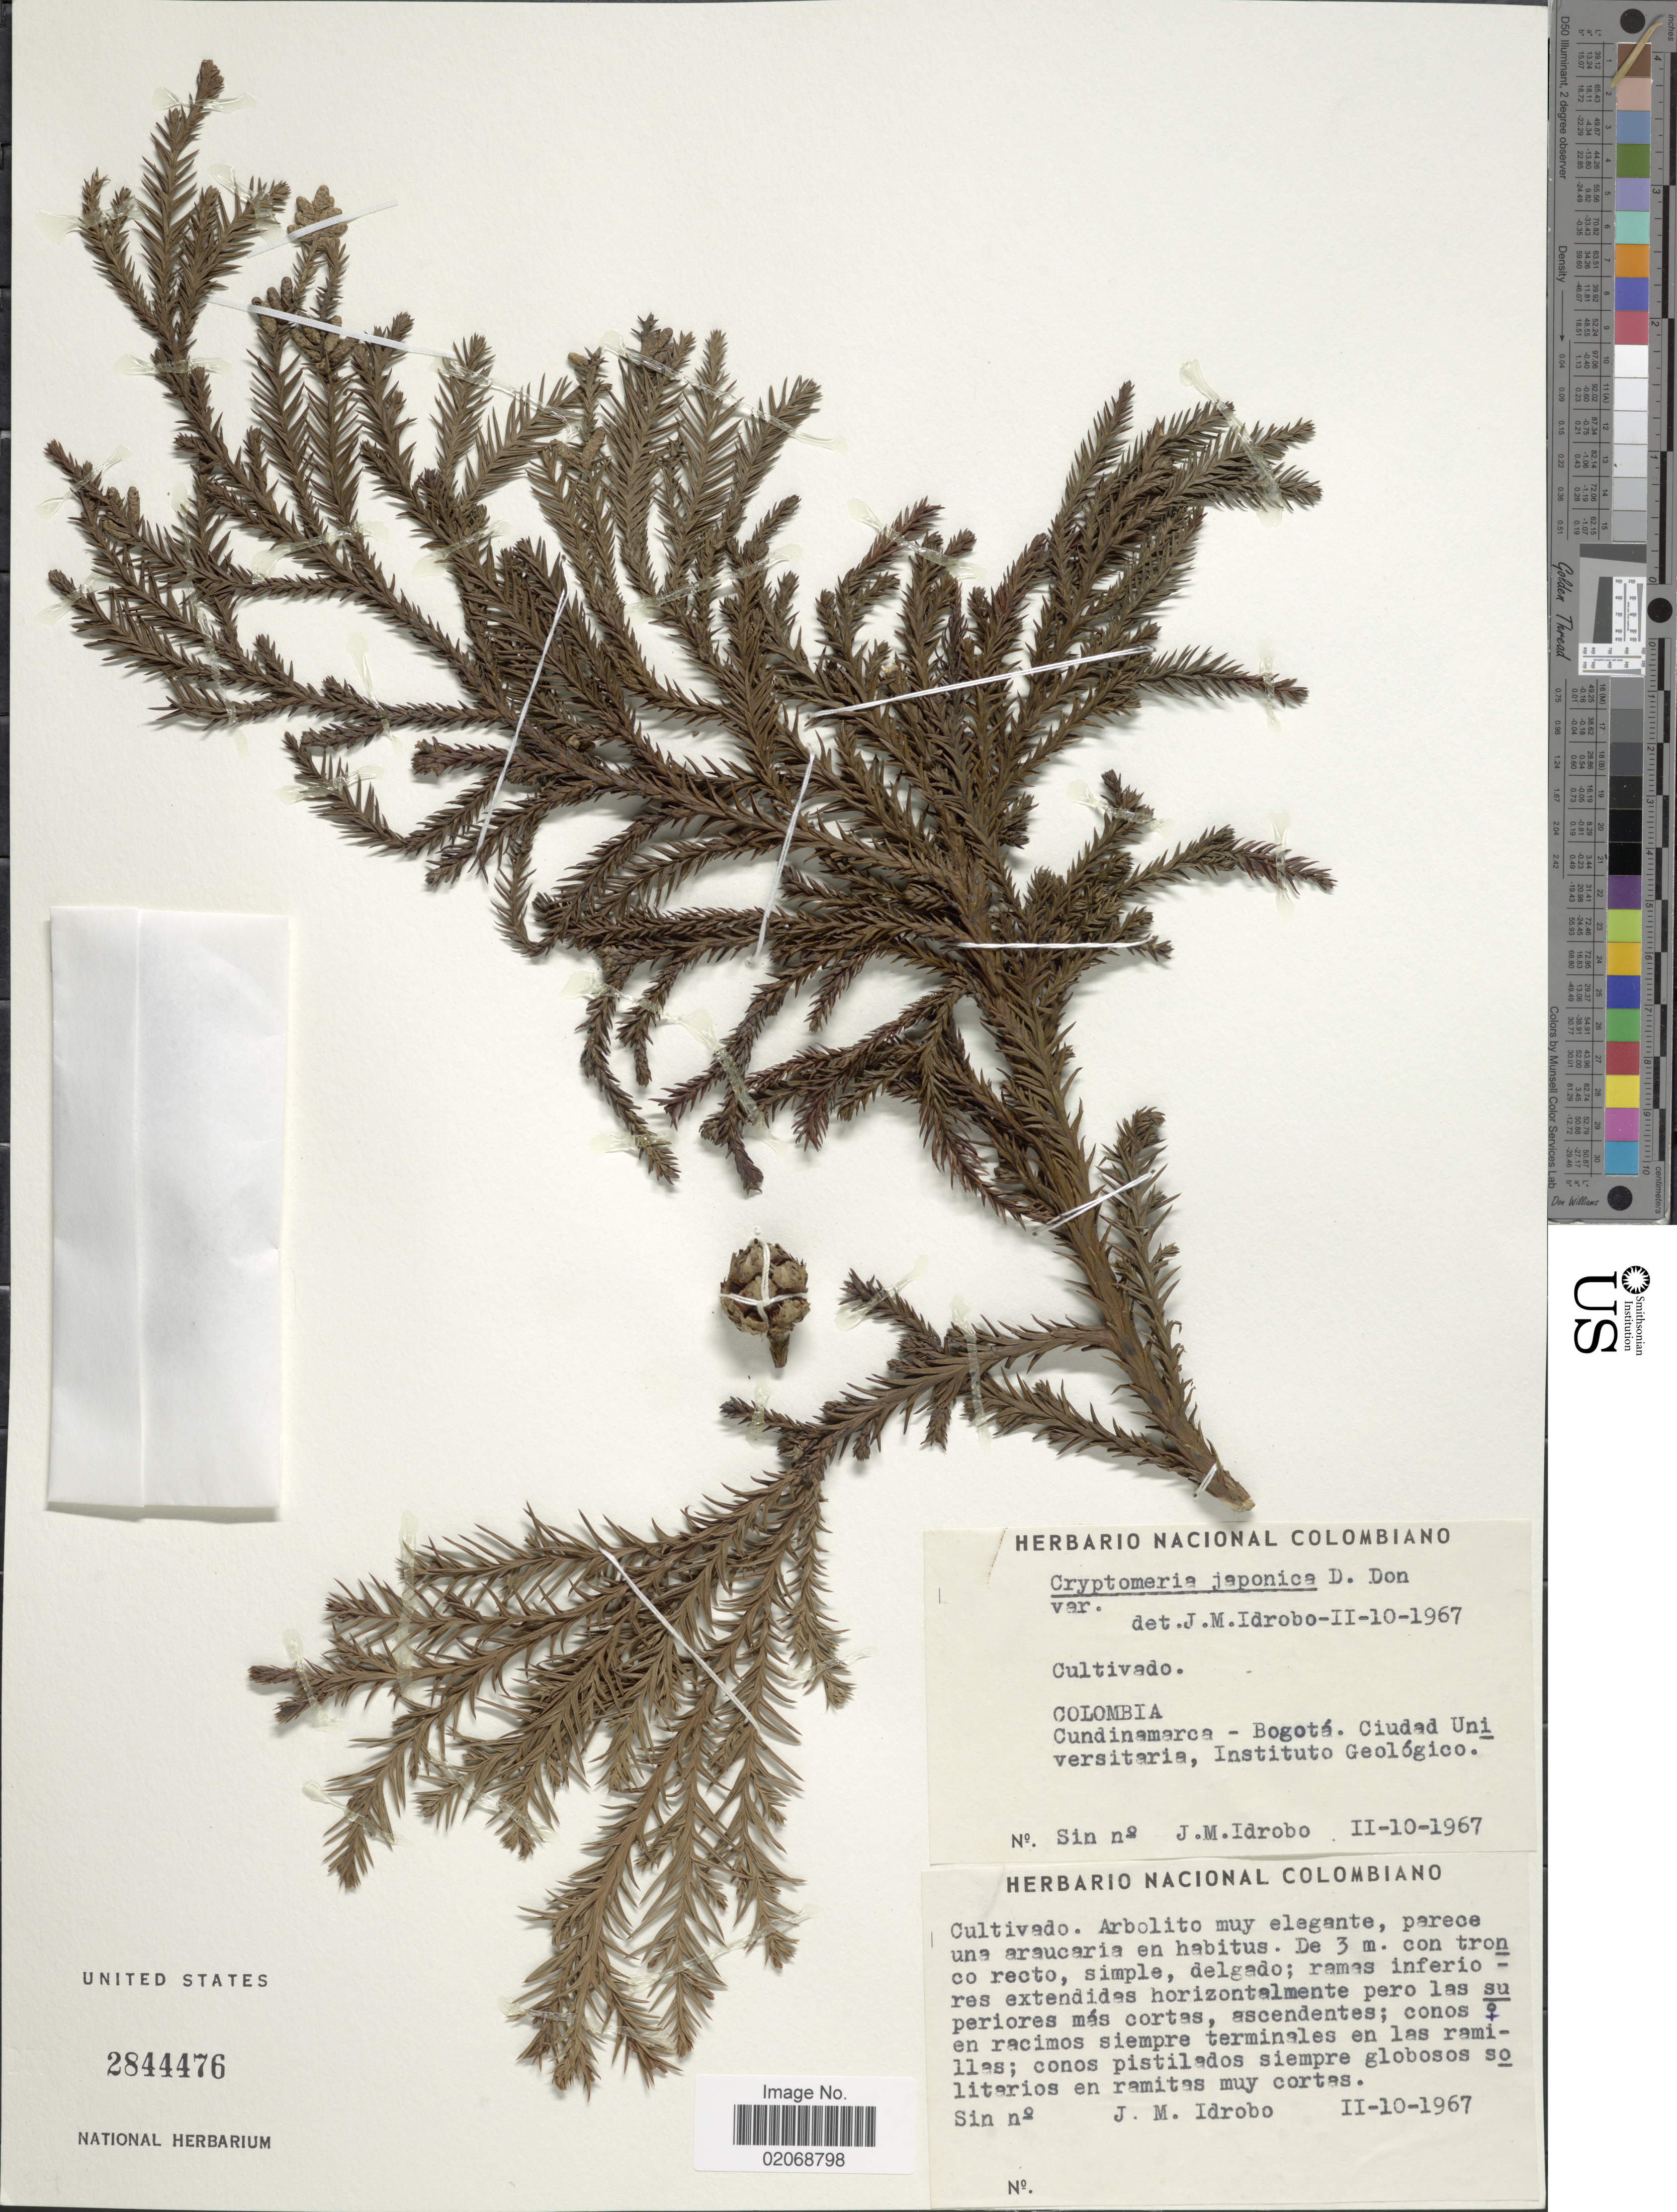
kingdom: Plantae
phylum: Tracheophyta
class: Pinopsida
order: Pinales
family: Cupressaceae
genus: Cryptomeria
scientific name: Cryptomeria japonica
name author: (Thunb. ex L. f.) D. Don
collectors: J. M. Idrobo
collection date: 1967-02-10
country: Colombia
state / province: Cundinamarca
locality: Bogota. Cuidad Universitaria, Instituto Geologico. Cultivado.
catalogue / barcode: US 2844476